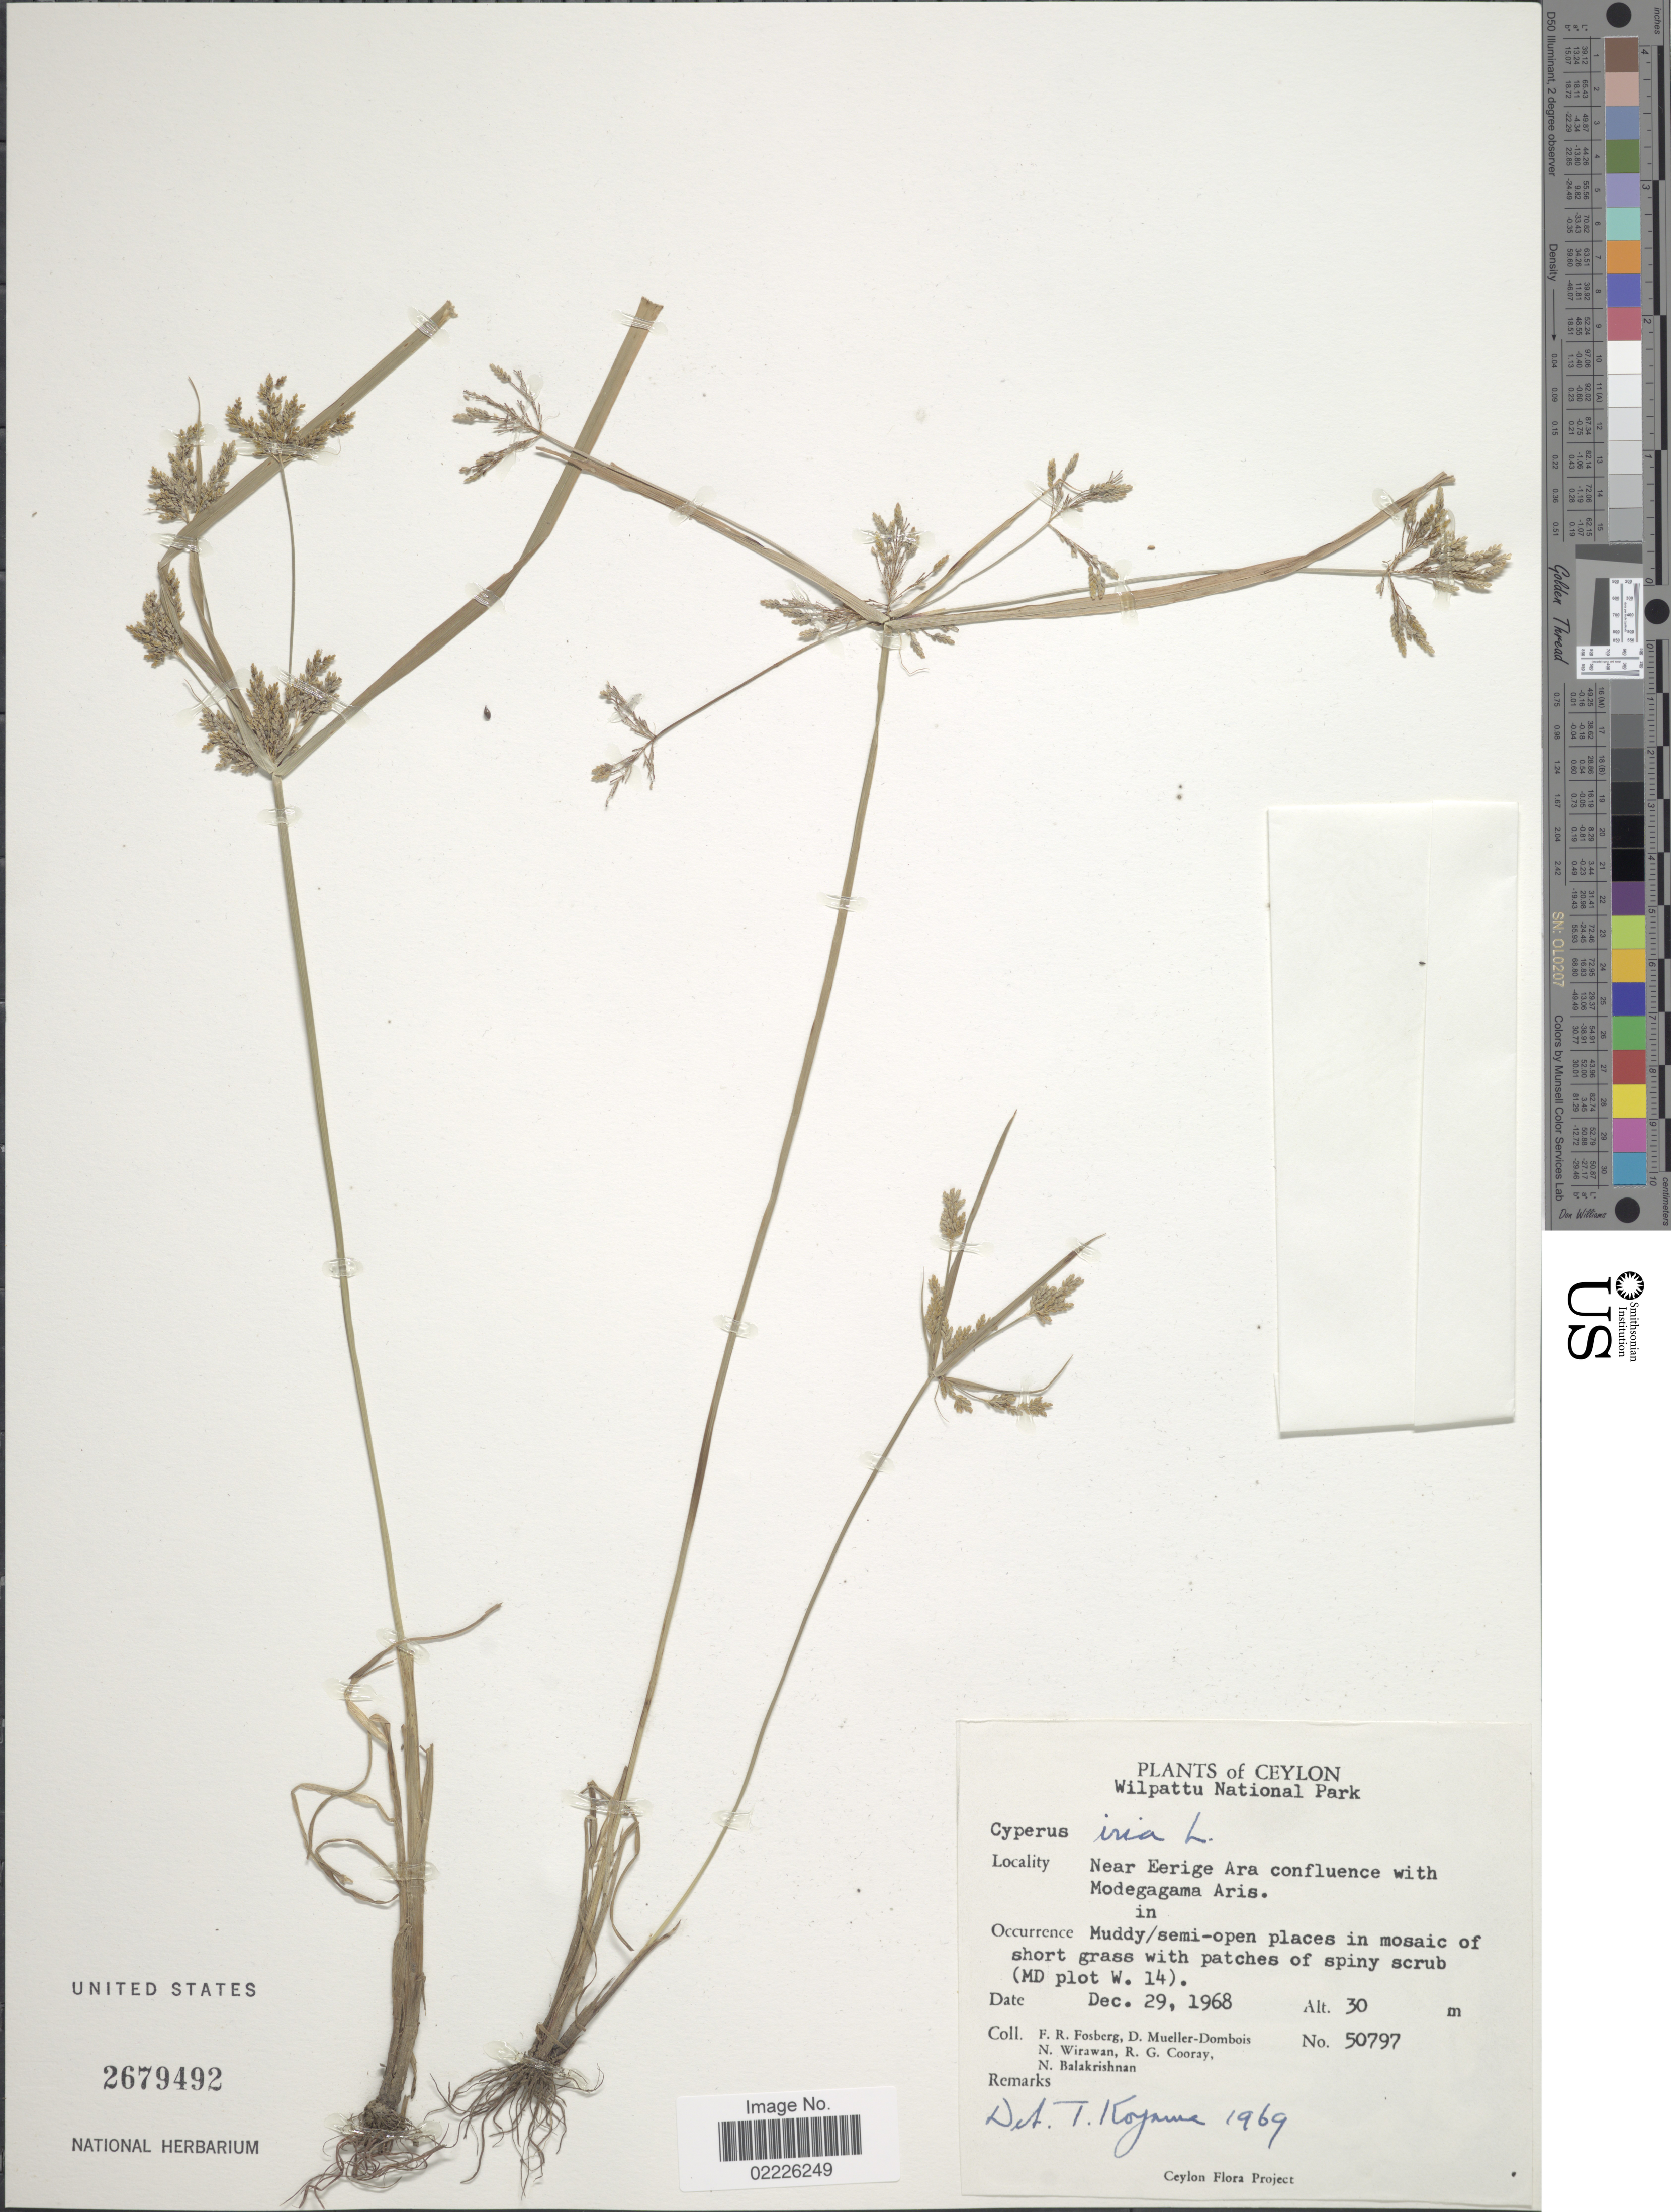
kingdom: Plantae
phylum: Tracheophyta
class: Liliopsida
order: Poales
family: Cyperaceae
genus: Cyperus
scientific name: Cyperus iria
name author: L.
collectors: F. R. Fosberg, D. Mueller-Dombois, N. Wirawan, R. Cooray & N. Balakrishnan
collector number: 50797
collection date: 1968-12-29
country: Sri Lanka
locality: Ceylon, Wilpattu National Park, Near Eerige Ara confluence with Modegagama aris (MD plot W. 14).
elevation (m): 30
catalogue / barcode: US 2679492